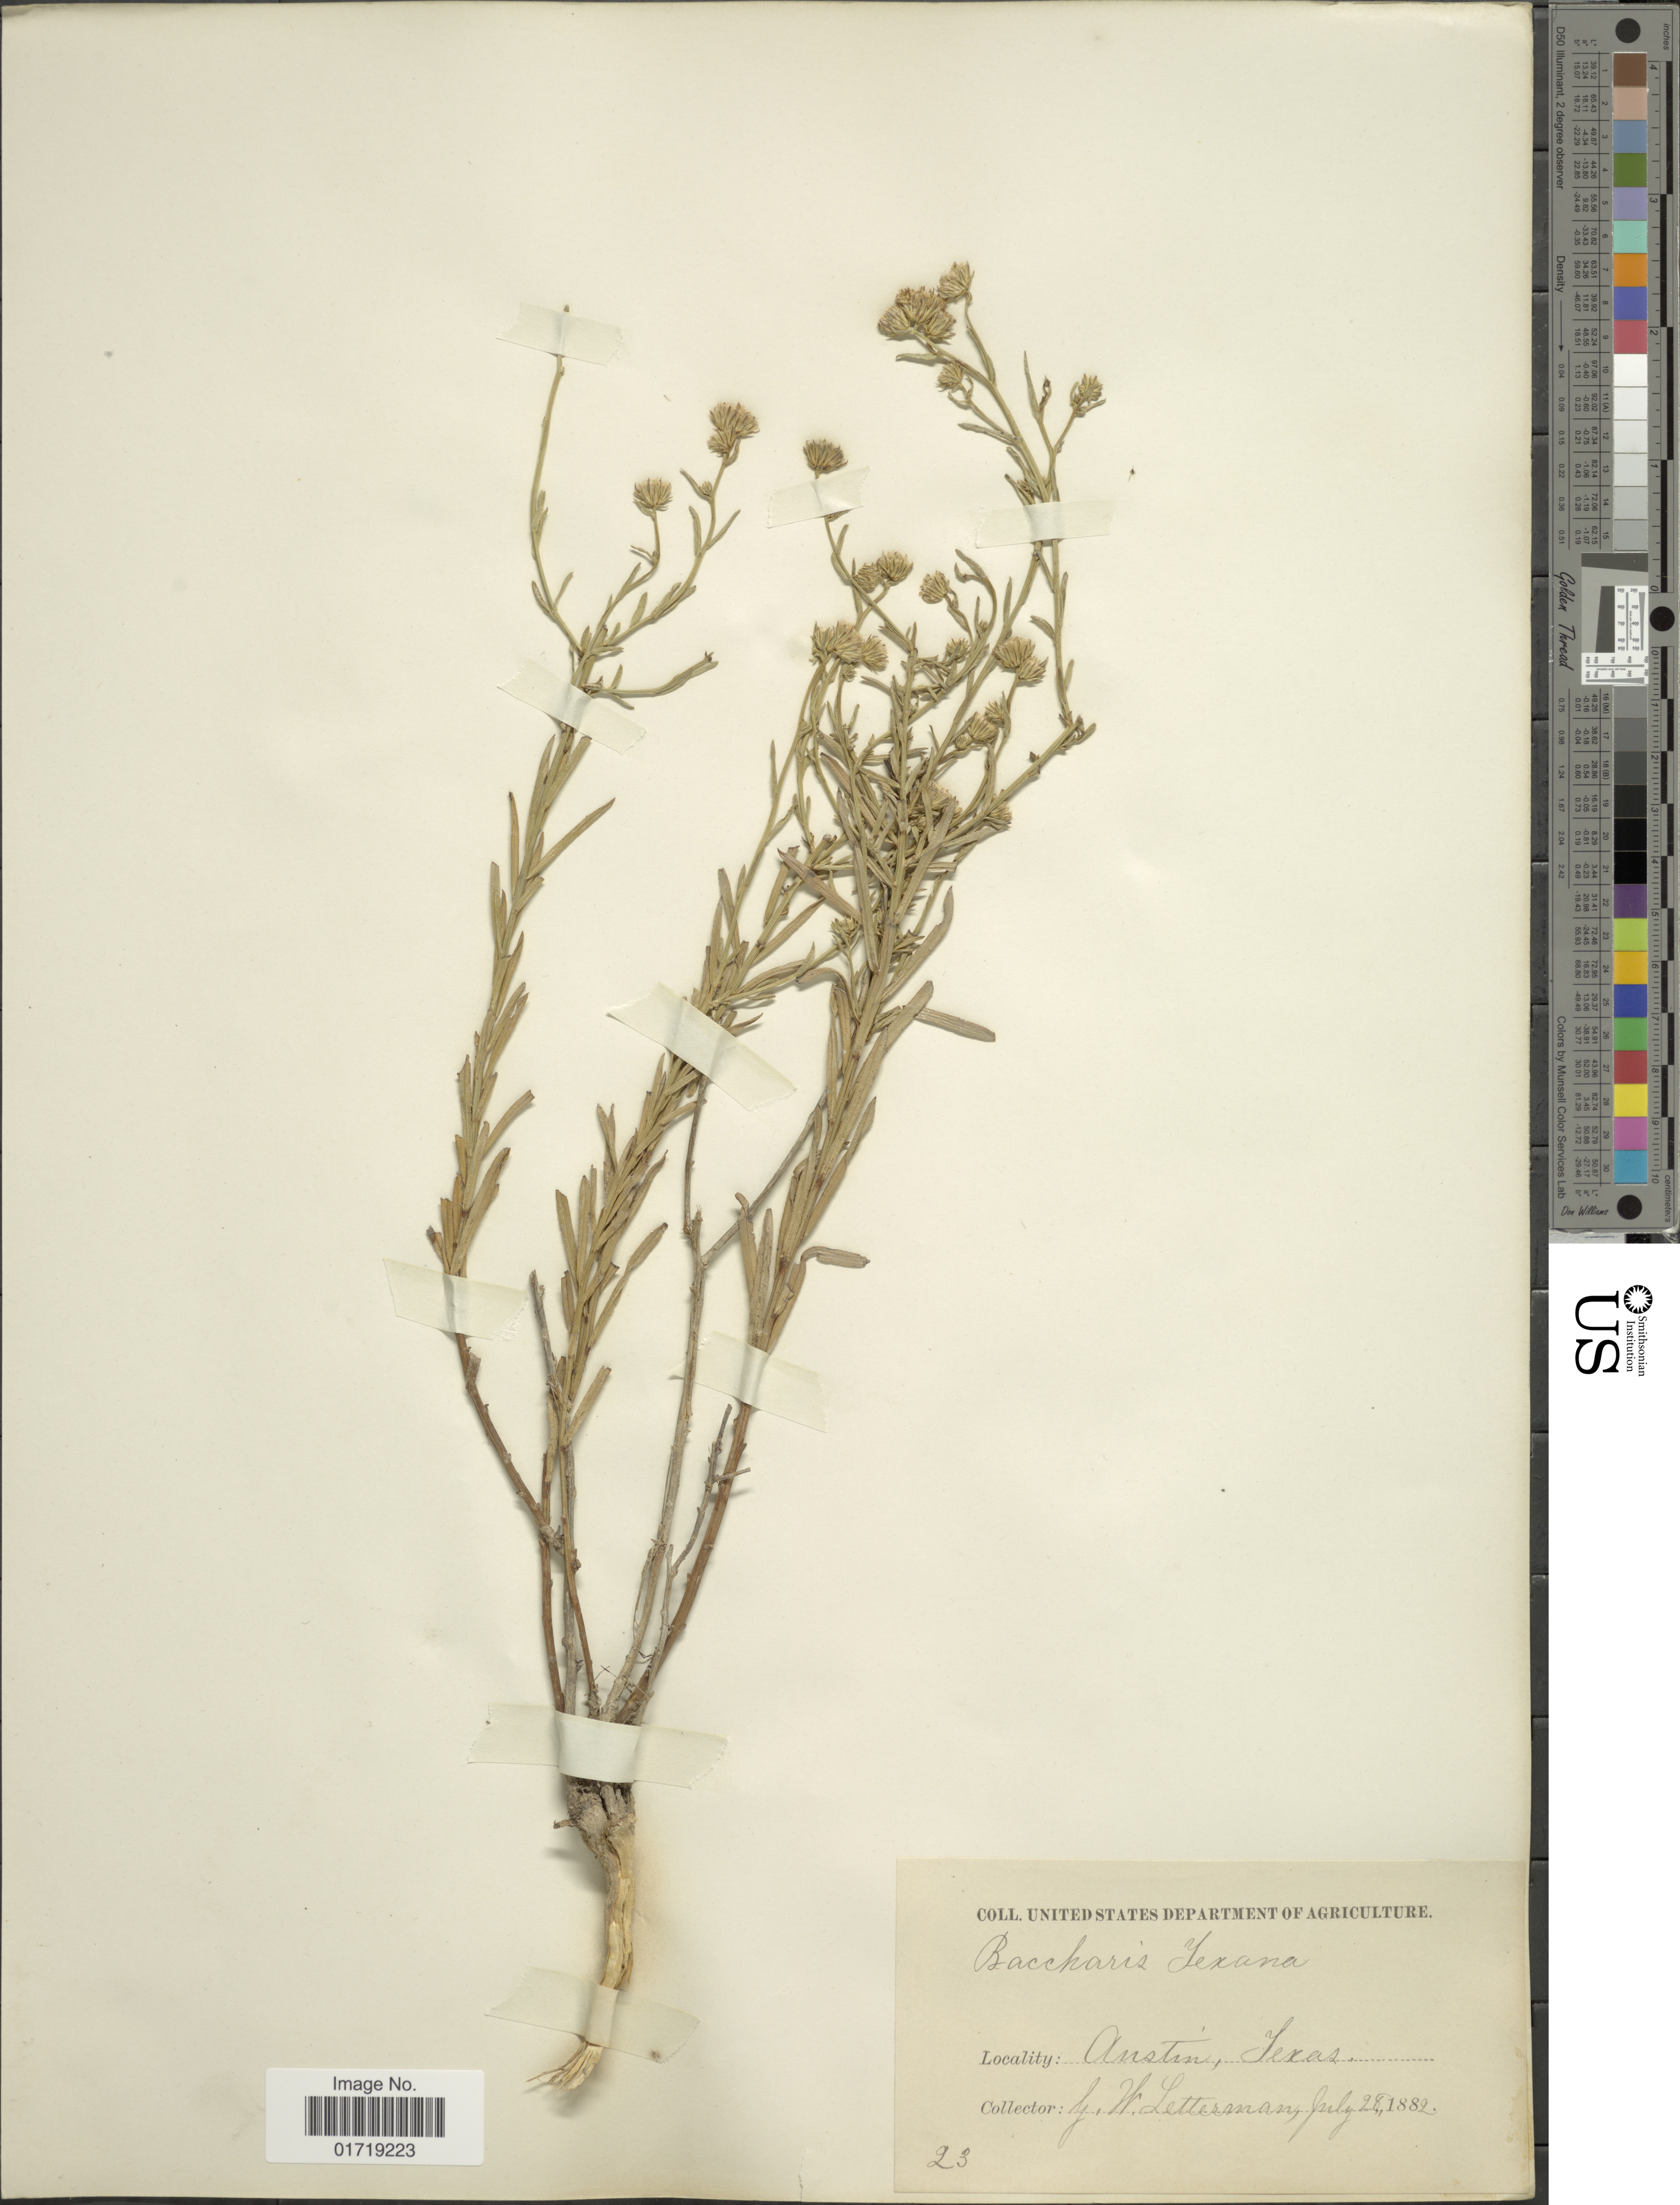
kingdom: Plantae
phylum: Tracheophyta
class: Magnoliopsida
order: Asterales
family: Asteraceae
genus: Baccharis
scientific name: Baccharis texana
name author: (Torr.) A. Gray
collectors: G. W. Letterman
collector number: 23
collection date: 1882-07-28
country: United States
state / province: Texas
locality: Austin